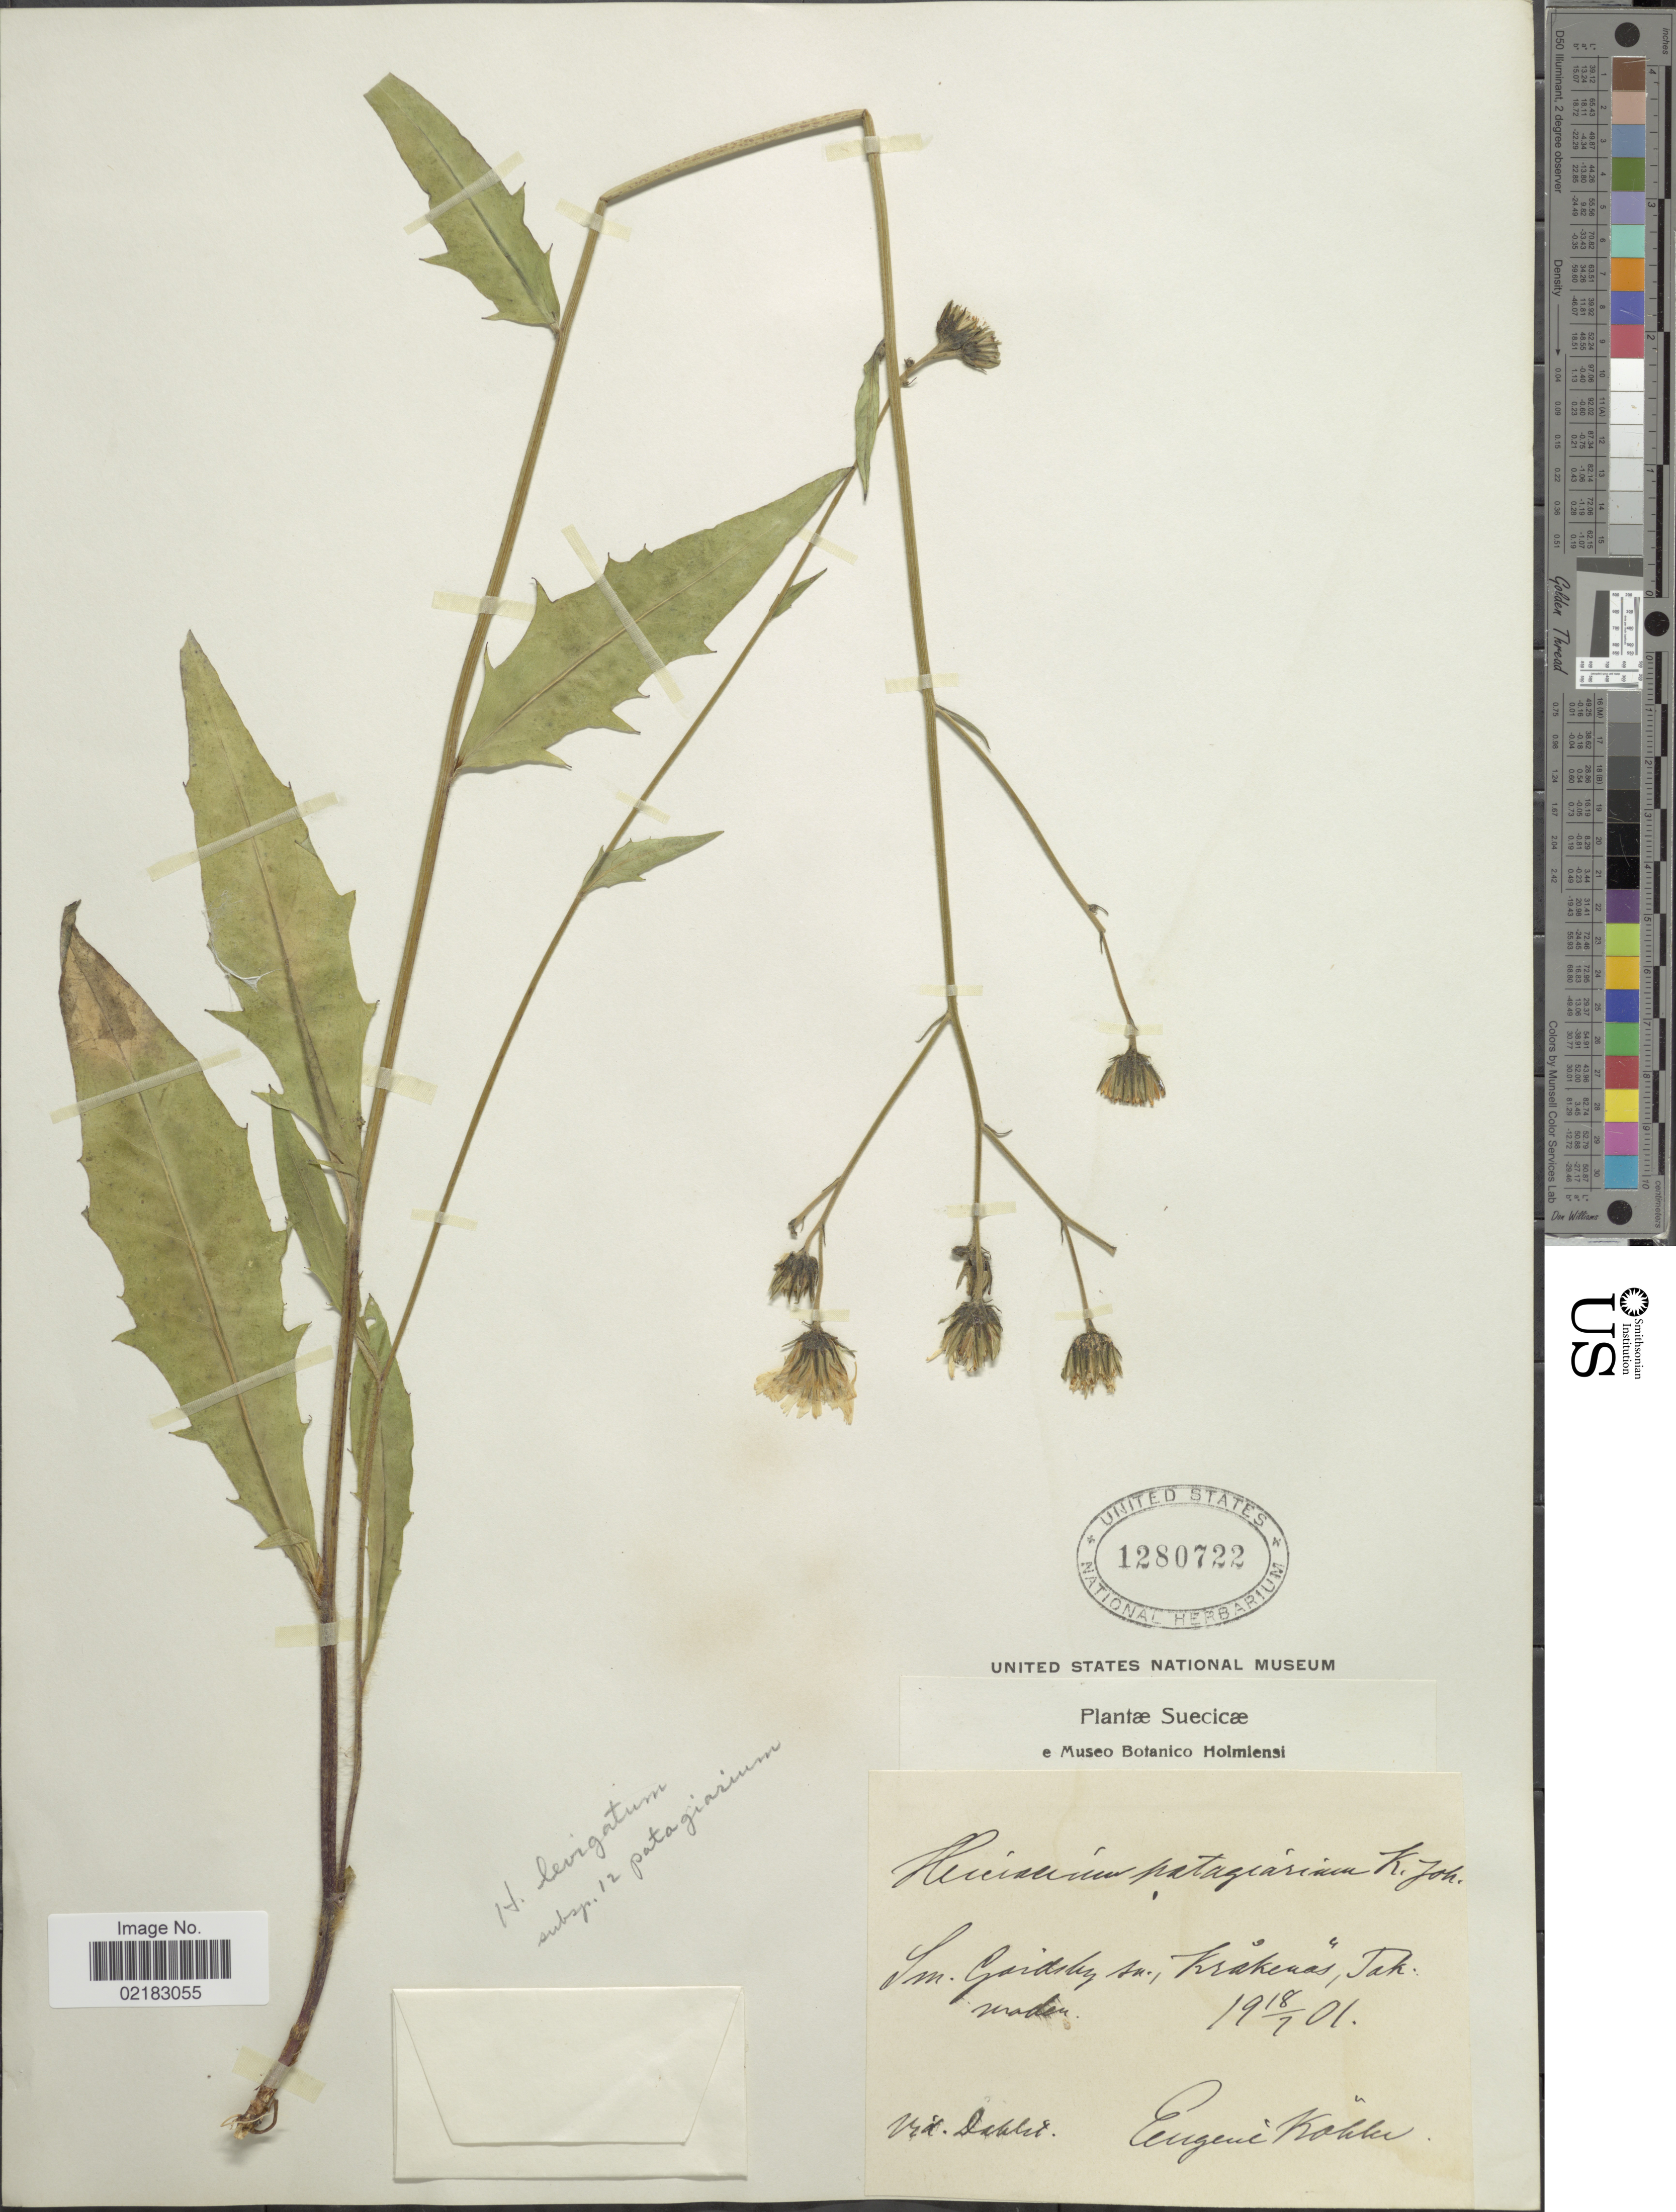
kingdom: Plantae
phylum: Tracheophyta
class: Magnoliopsida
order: Asterales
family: Asteraceae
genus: Hieracium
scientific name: Hieracium laevigatum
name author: Willd.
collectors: E. Kohler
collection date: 1901-07-18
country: Sweden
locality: Lm. Gaidsby su., Kråkenäs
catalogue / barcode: US 1280722